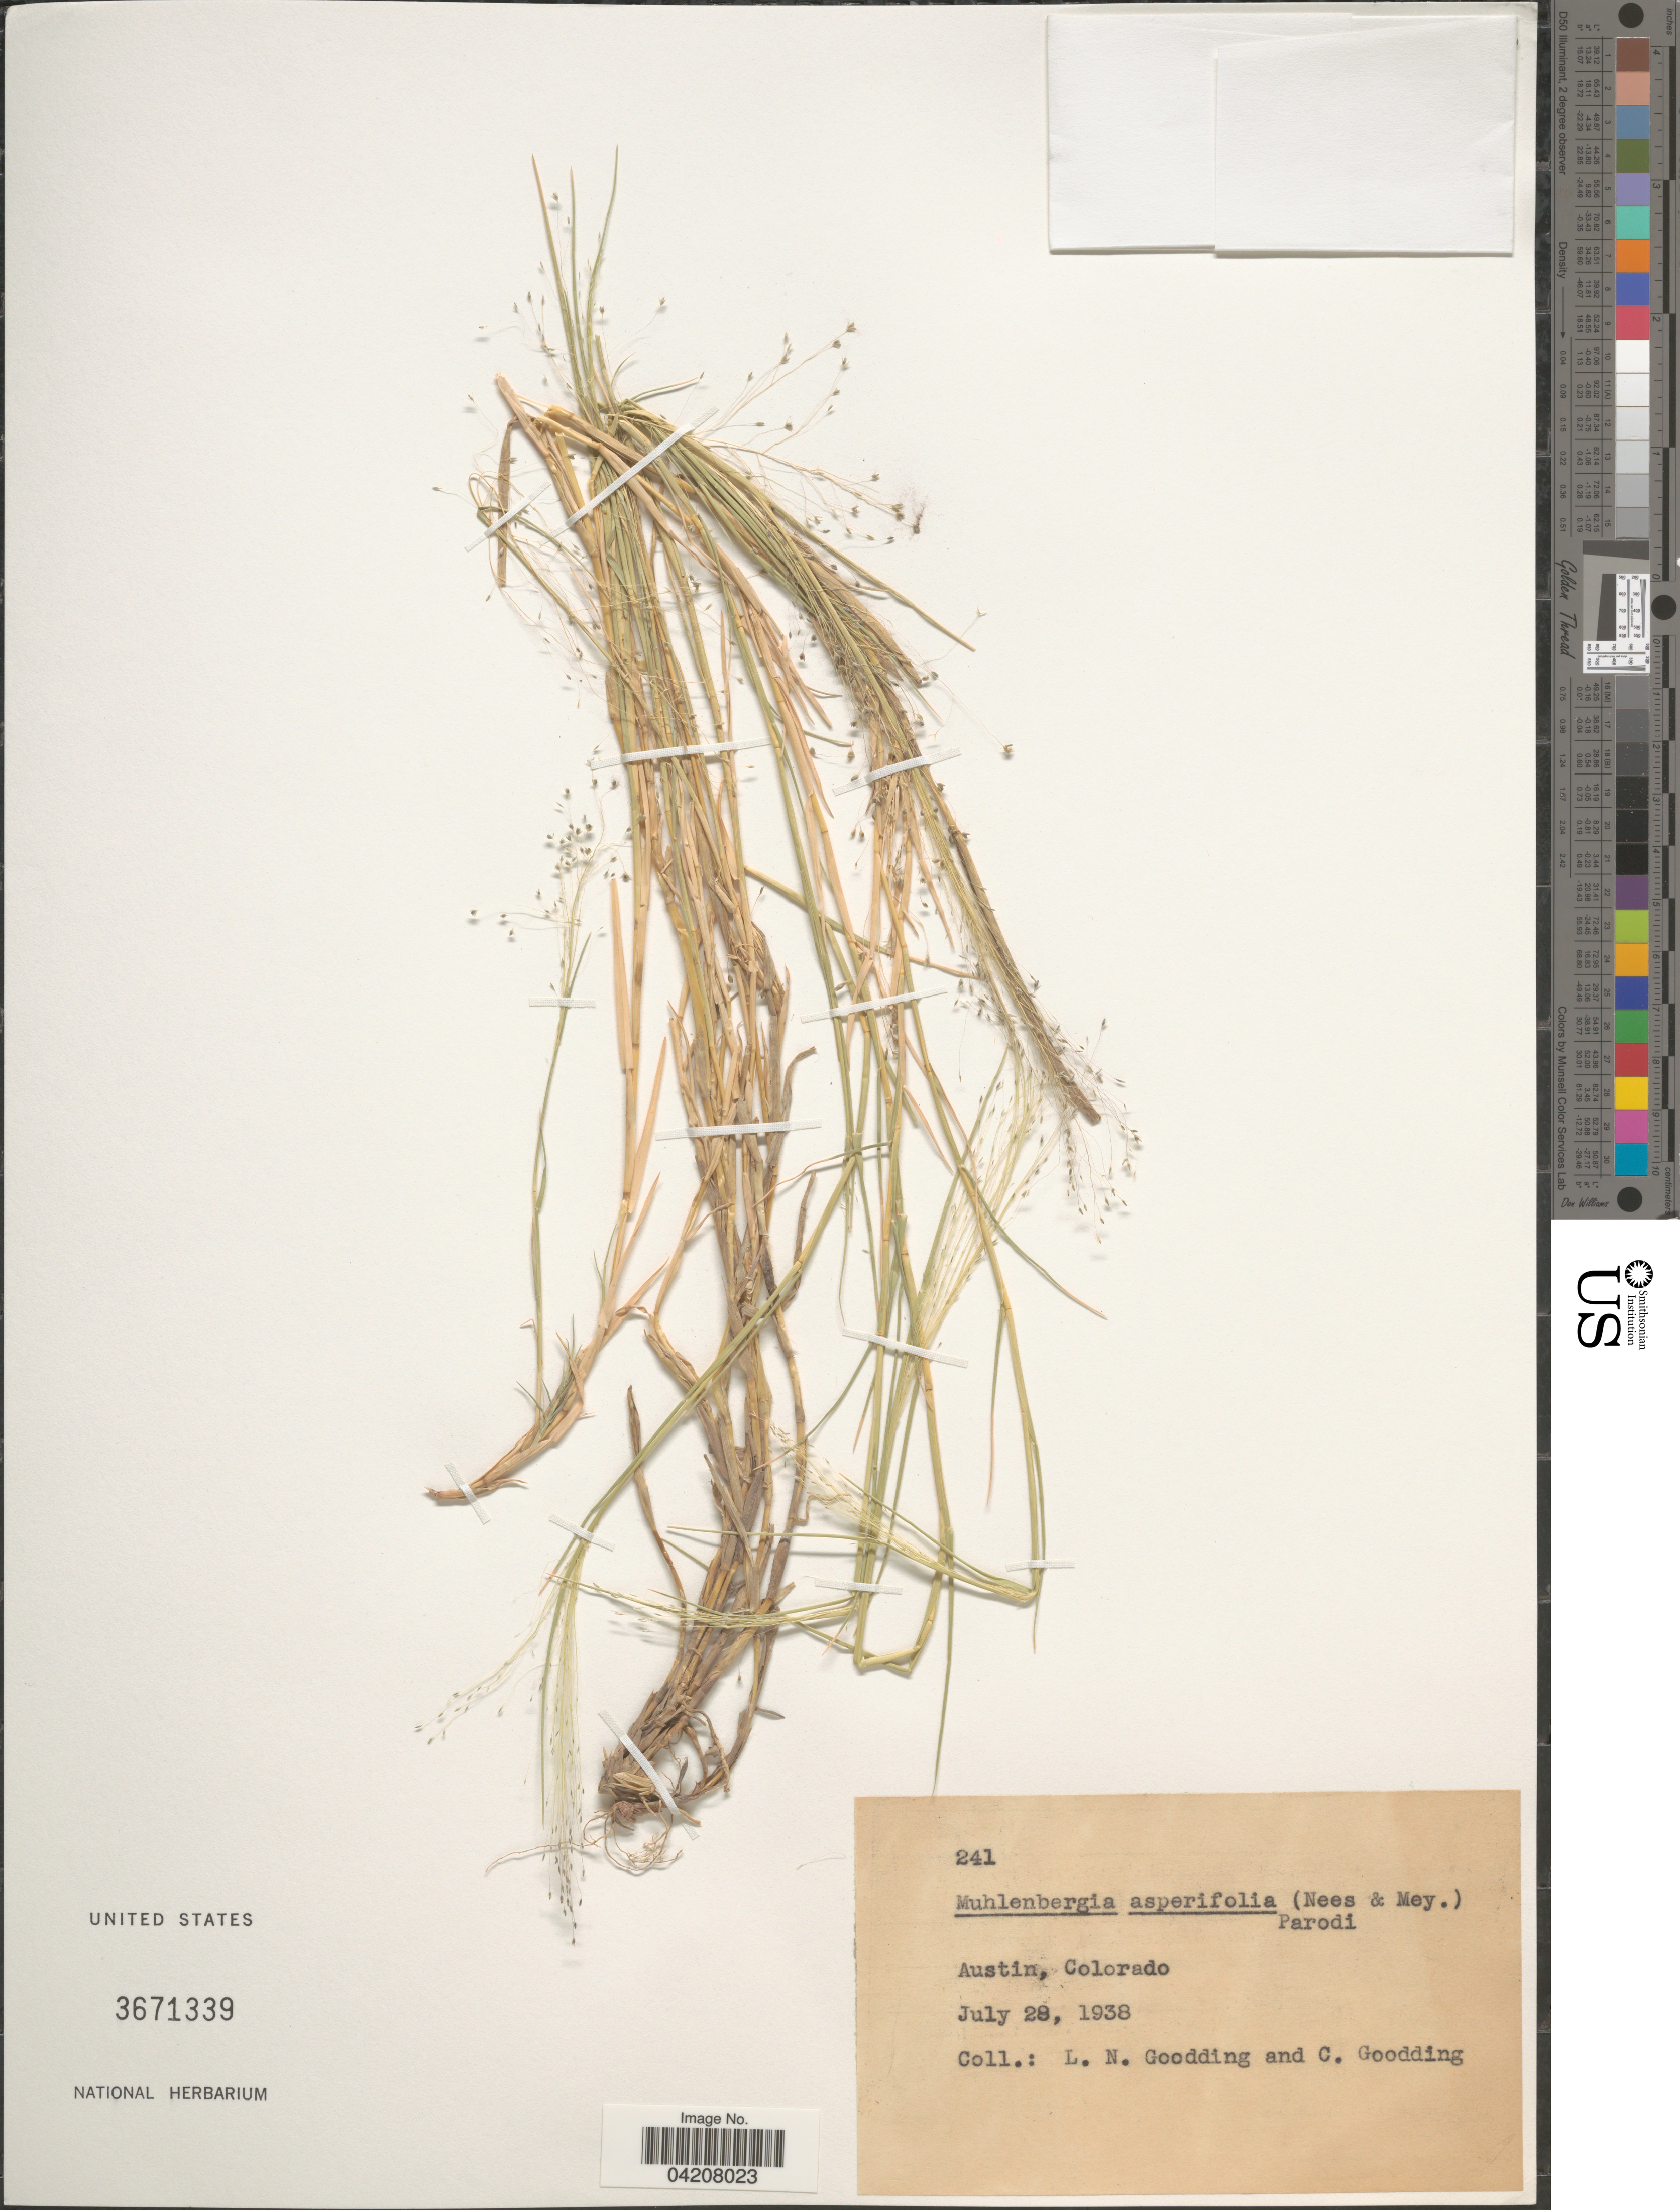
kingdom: Plantae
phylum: Tracheophyta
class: Liliopsida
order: Poales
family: Poaceae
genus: Muhlenbergia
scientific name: Muhlenbergia asperifolia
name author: (Nees & Meyen ex Trin.) Parodi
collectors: L. N. Goodding & C. Goodding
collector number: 241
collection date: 1938-07-28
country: United States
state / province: Colorado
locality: Austin.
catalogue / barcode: US 3671339